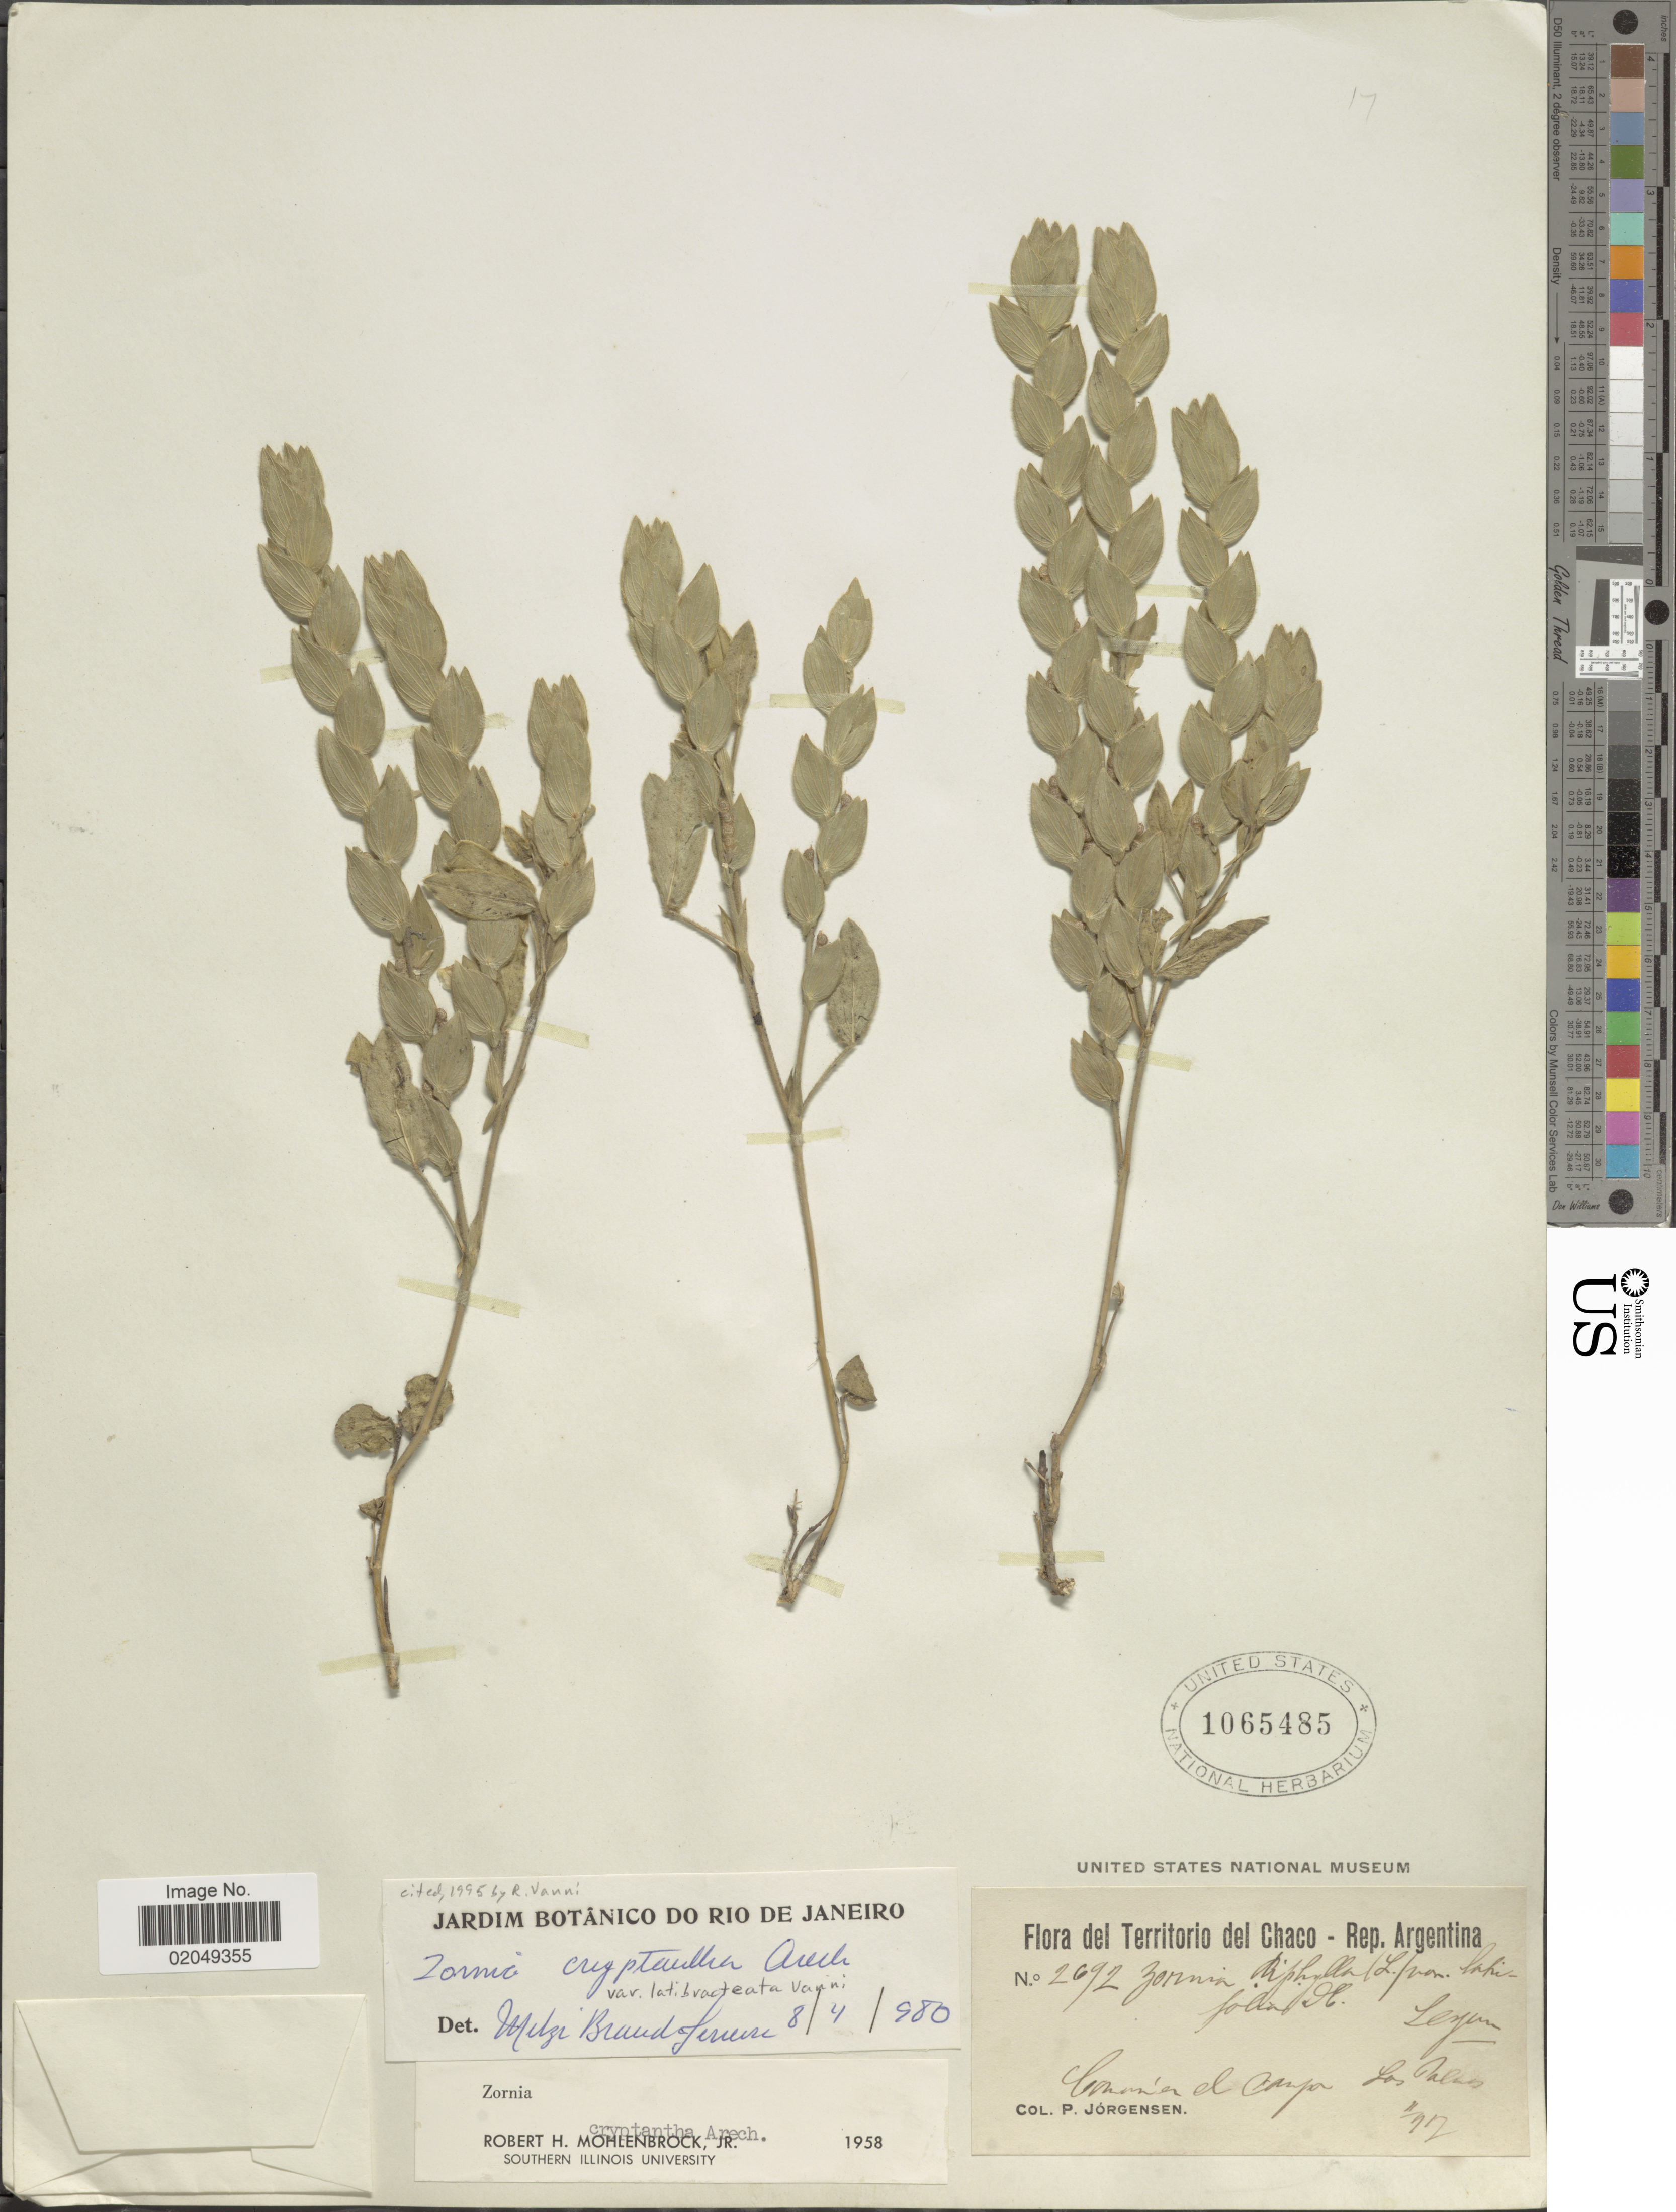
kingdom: Plantae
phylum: Tracheophyta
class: Magnoliopsida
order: Fabales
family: Fabaceae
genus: Zornia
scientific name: Zornia cryptantha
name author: Arechav.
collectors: P. Jörgensen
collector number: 2692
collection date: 1902-11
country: Argentina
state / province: Chaco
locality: Del Territorio del Chaco- Rep. Argentina, Las Palmas.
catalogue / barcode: US 1065485